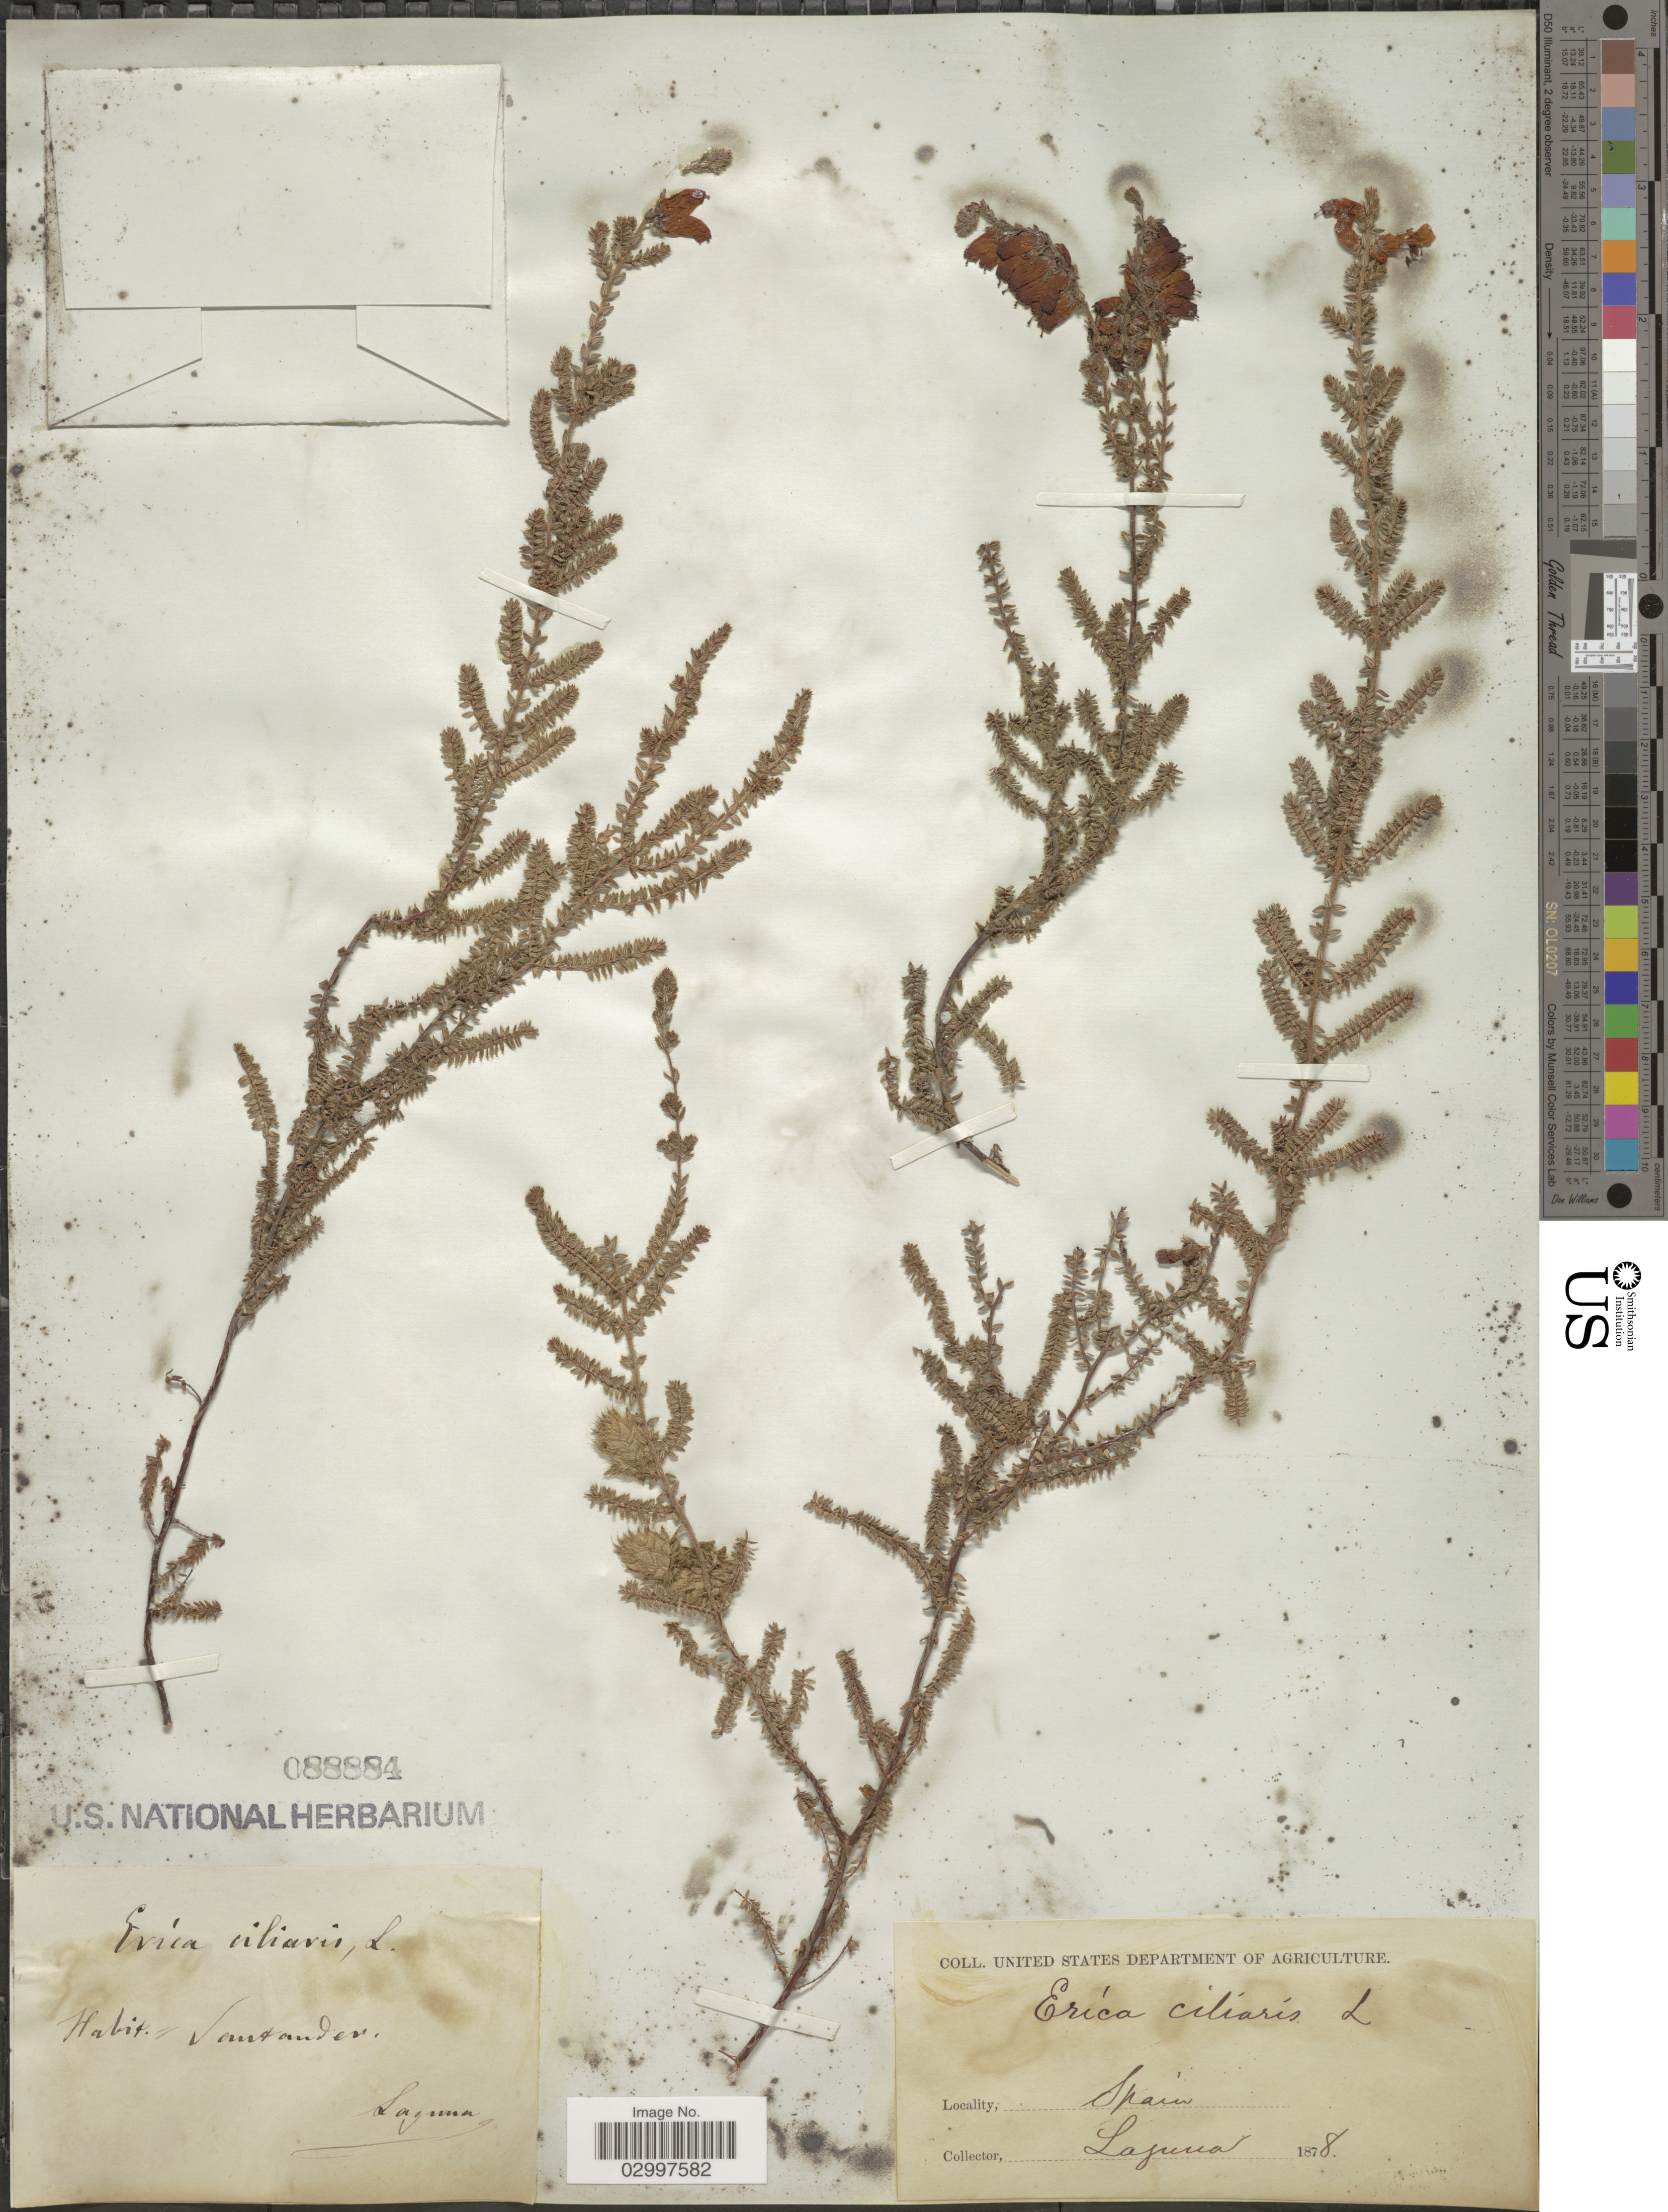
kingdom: Plantae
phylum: Tracheophyta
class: Magnoliopsida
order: Ericales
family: Ericaceae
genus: Erica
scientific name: Erica ciliaris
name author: L.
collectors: -. Laguna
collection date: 1878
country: Spain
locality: Santander.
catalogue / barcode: US 88884